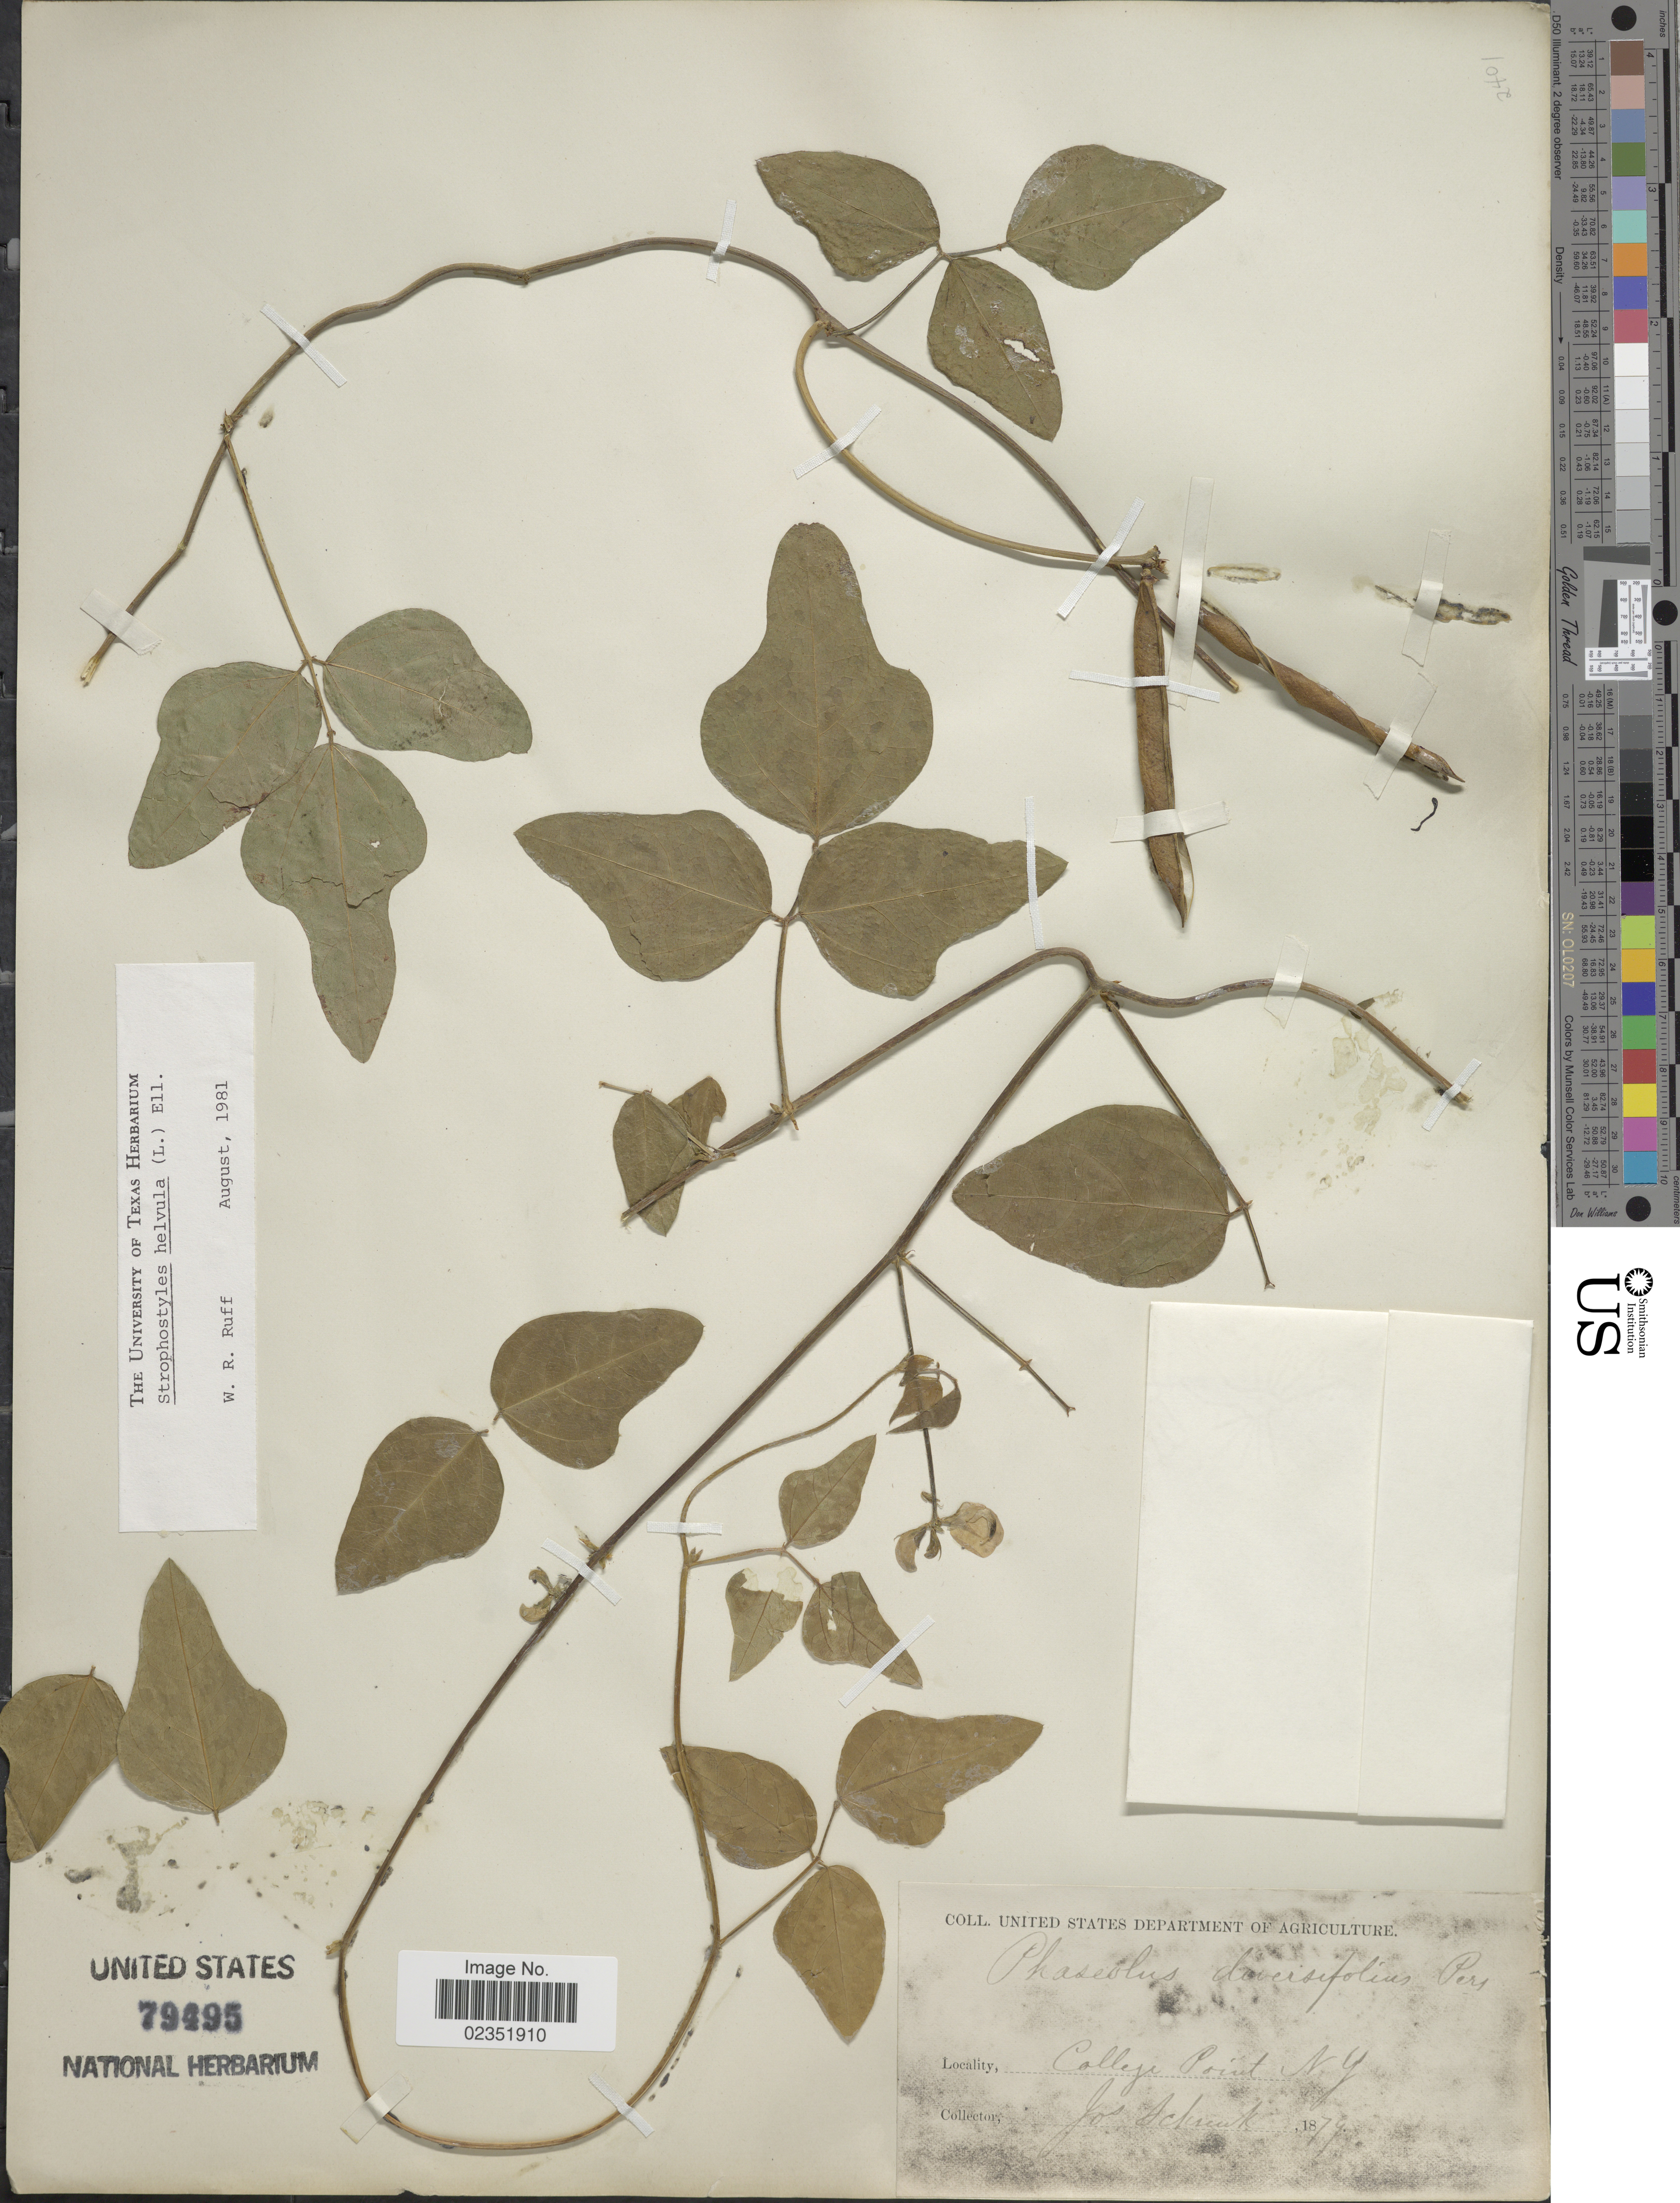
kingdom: Plantae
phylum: Tracheophyta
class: Magnoliopsida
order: Fabales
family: Fabaceae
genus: Strophostyles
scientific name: Strophostyles helvola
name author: (L.) Elliott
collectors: J. Schrenk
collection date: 1879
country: United States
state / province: New York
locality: College Point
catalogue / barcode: US 79495